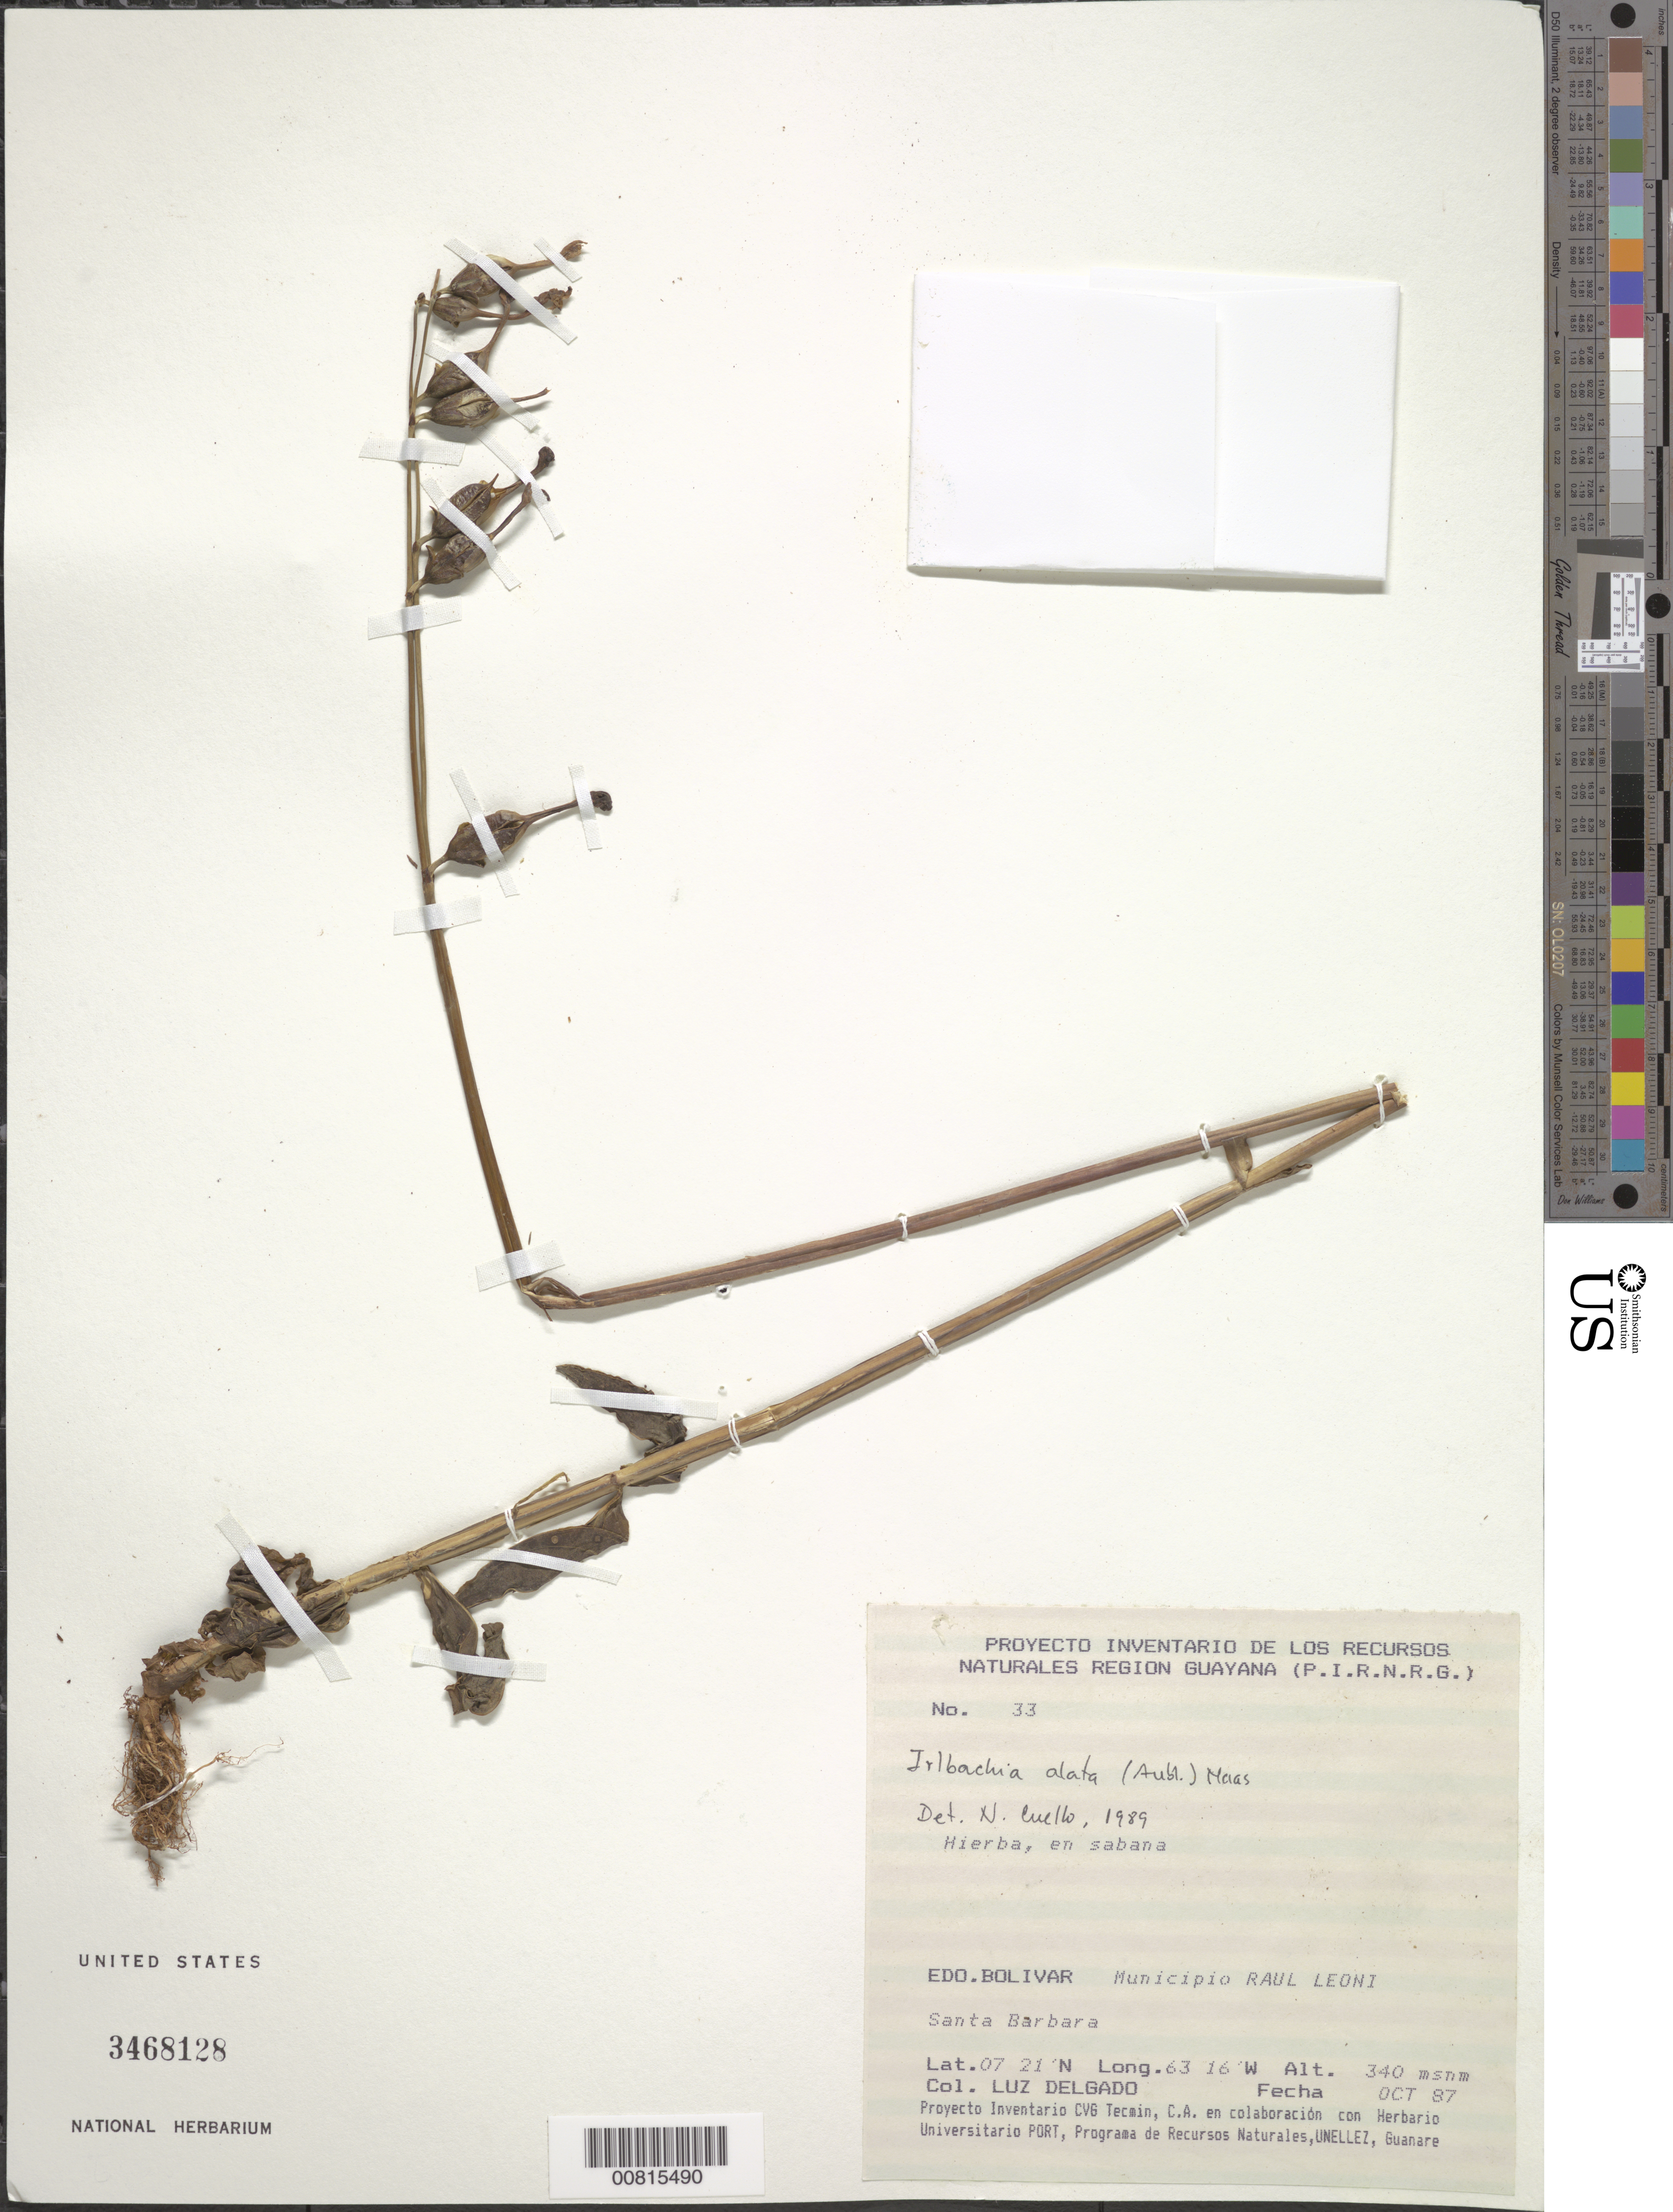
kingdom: Plantae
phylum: Tracheophyta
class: Magnoliopsida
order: Gentianales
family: Gentianaceae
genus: Irlbachia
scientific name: Irlbachia alata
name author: (Aubl.) Maas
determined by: Cuello, Nidia L.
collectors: L. Delgado V.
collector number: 33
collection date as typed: Oct-87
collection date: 1987-10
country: Venezuela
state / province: Bolívar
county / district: Angostura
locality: Mun. Raúl Leoni [=Angostura], Santa Barbara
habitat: Savanna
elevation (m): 340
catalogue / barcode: US 3468128